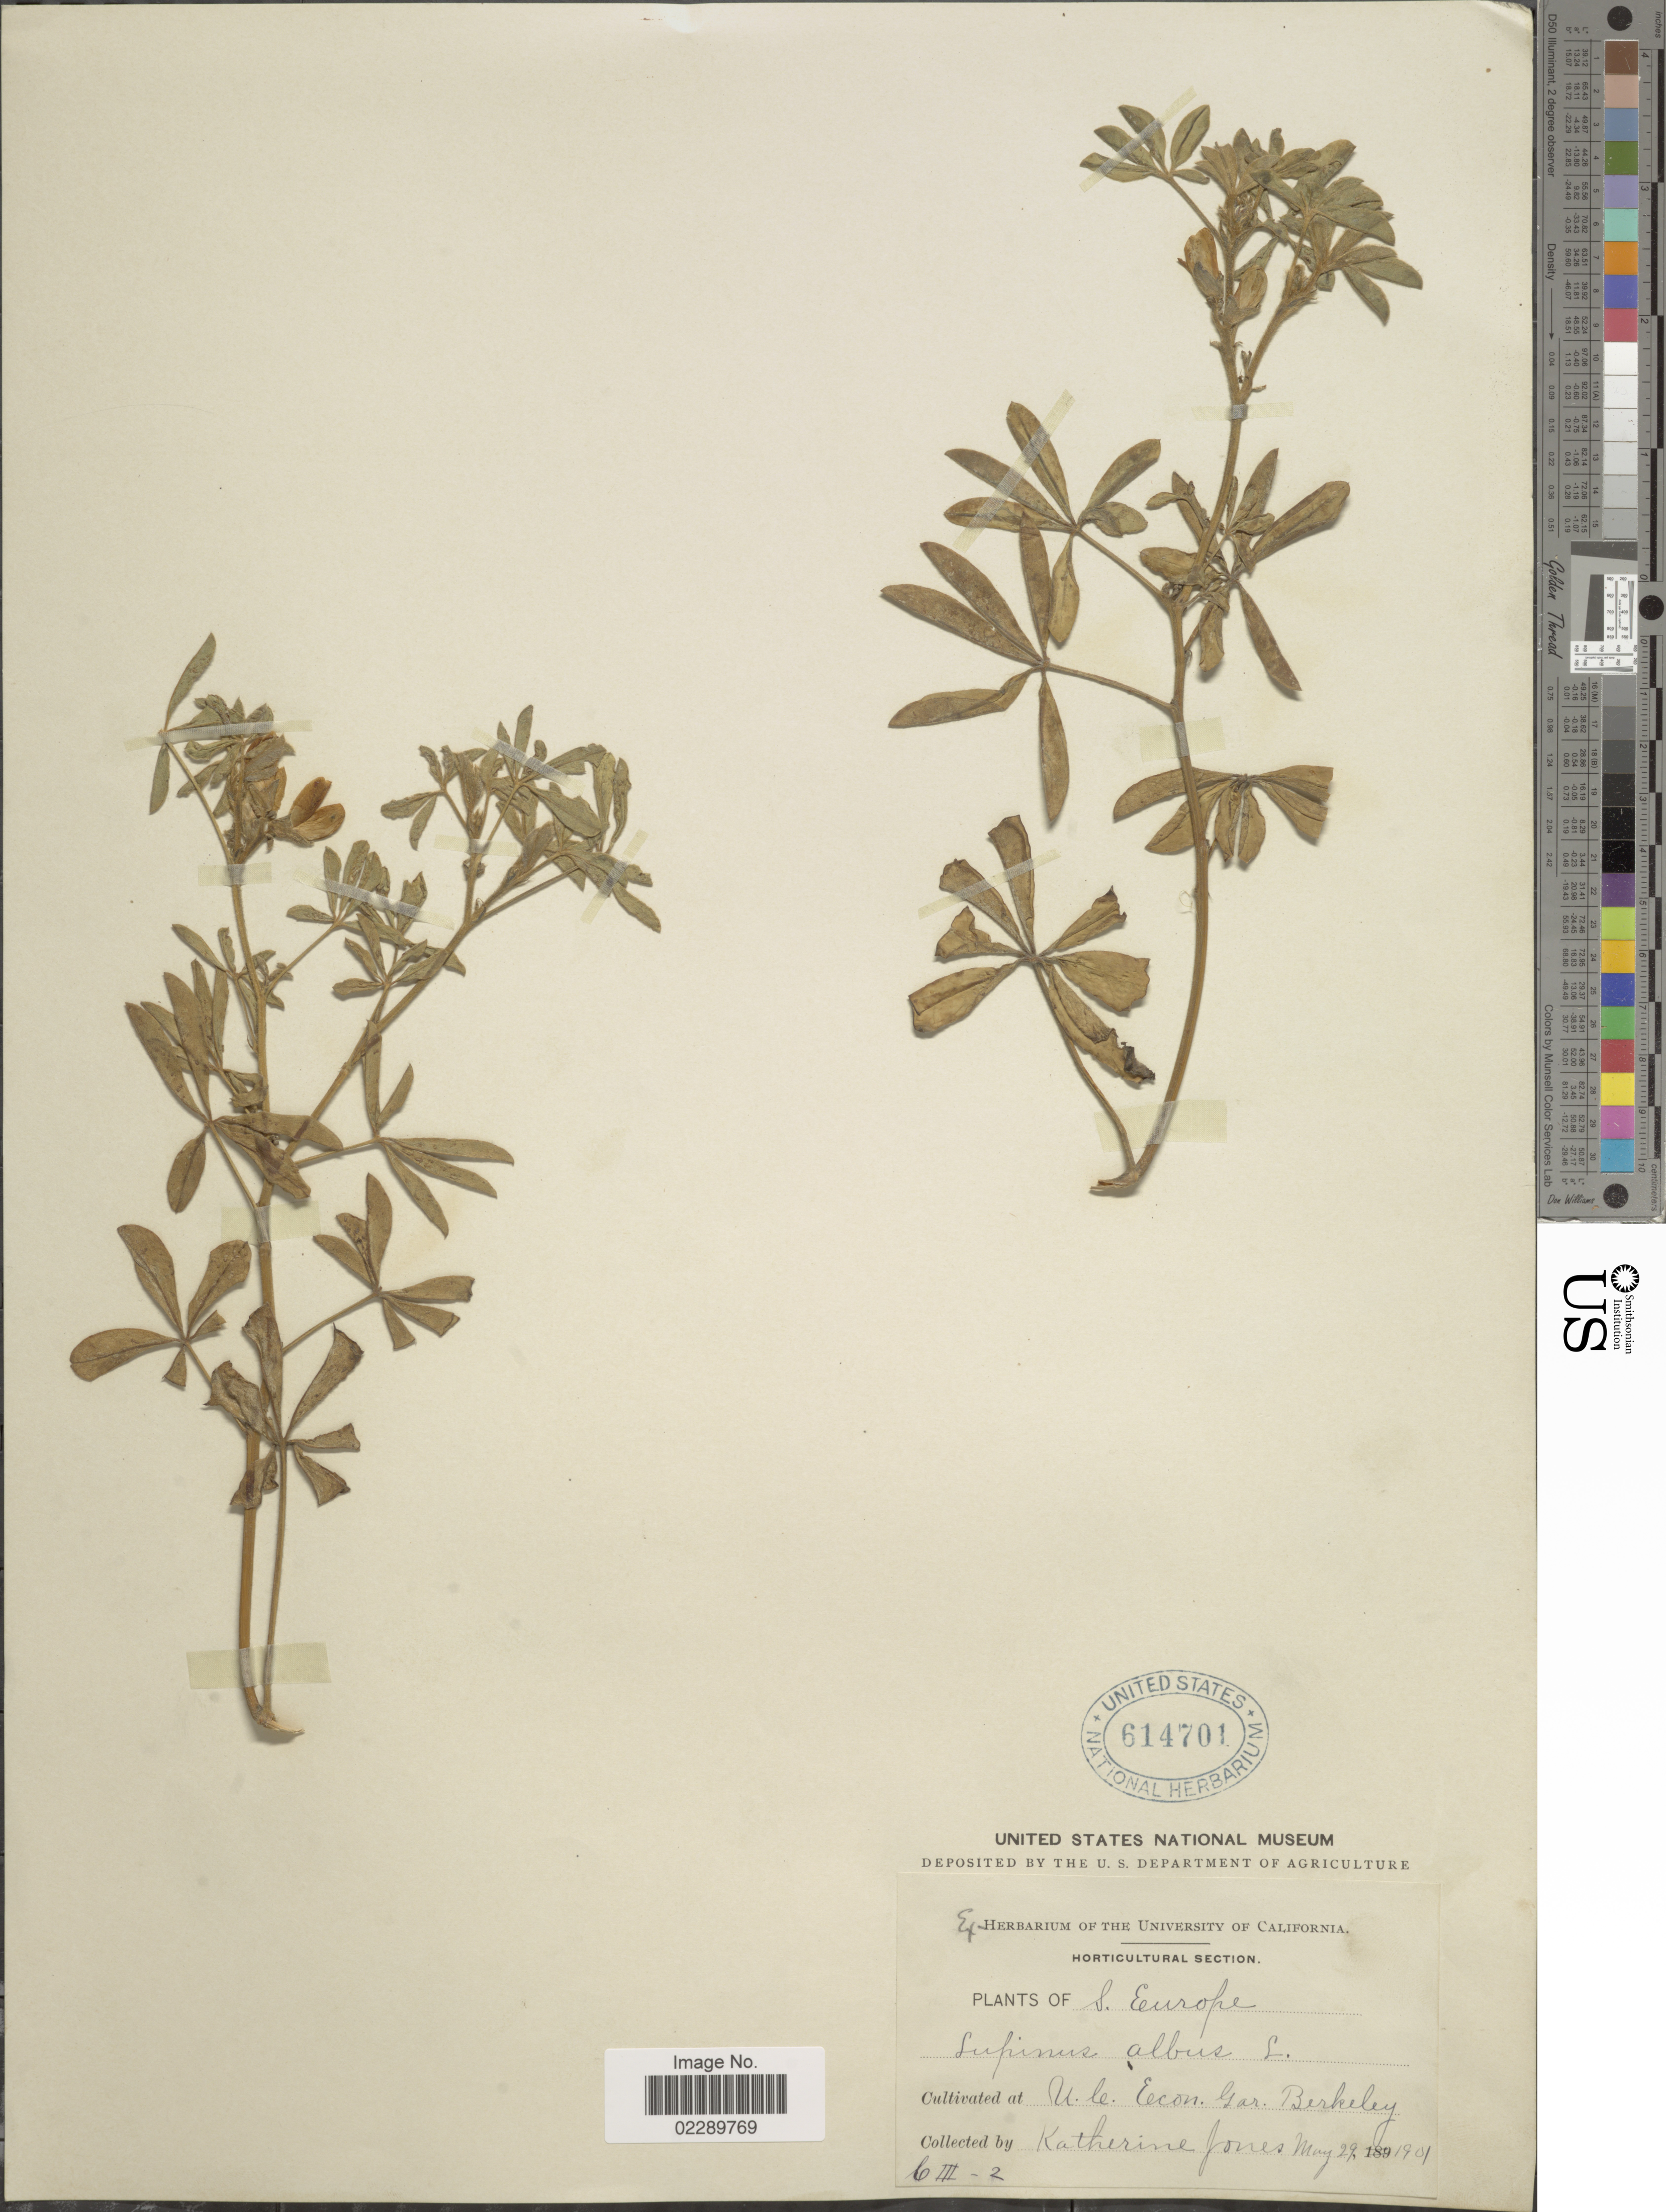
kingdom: Plantae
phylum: Tracheophyta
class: Magnoliopsida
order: Fabales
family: Fabaceae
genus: Lupinus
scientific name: Lupinus albus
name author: L.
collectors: K. Jones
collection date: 1901-05-29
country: United States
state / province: California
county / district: Alameda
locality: S. Europe. U. le. Eecon. Gar. Berkeley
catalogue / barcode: US 614701